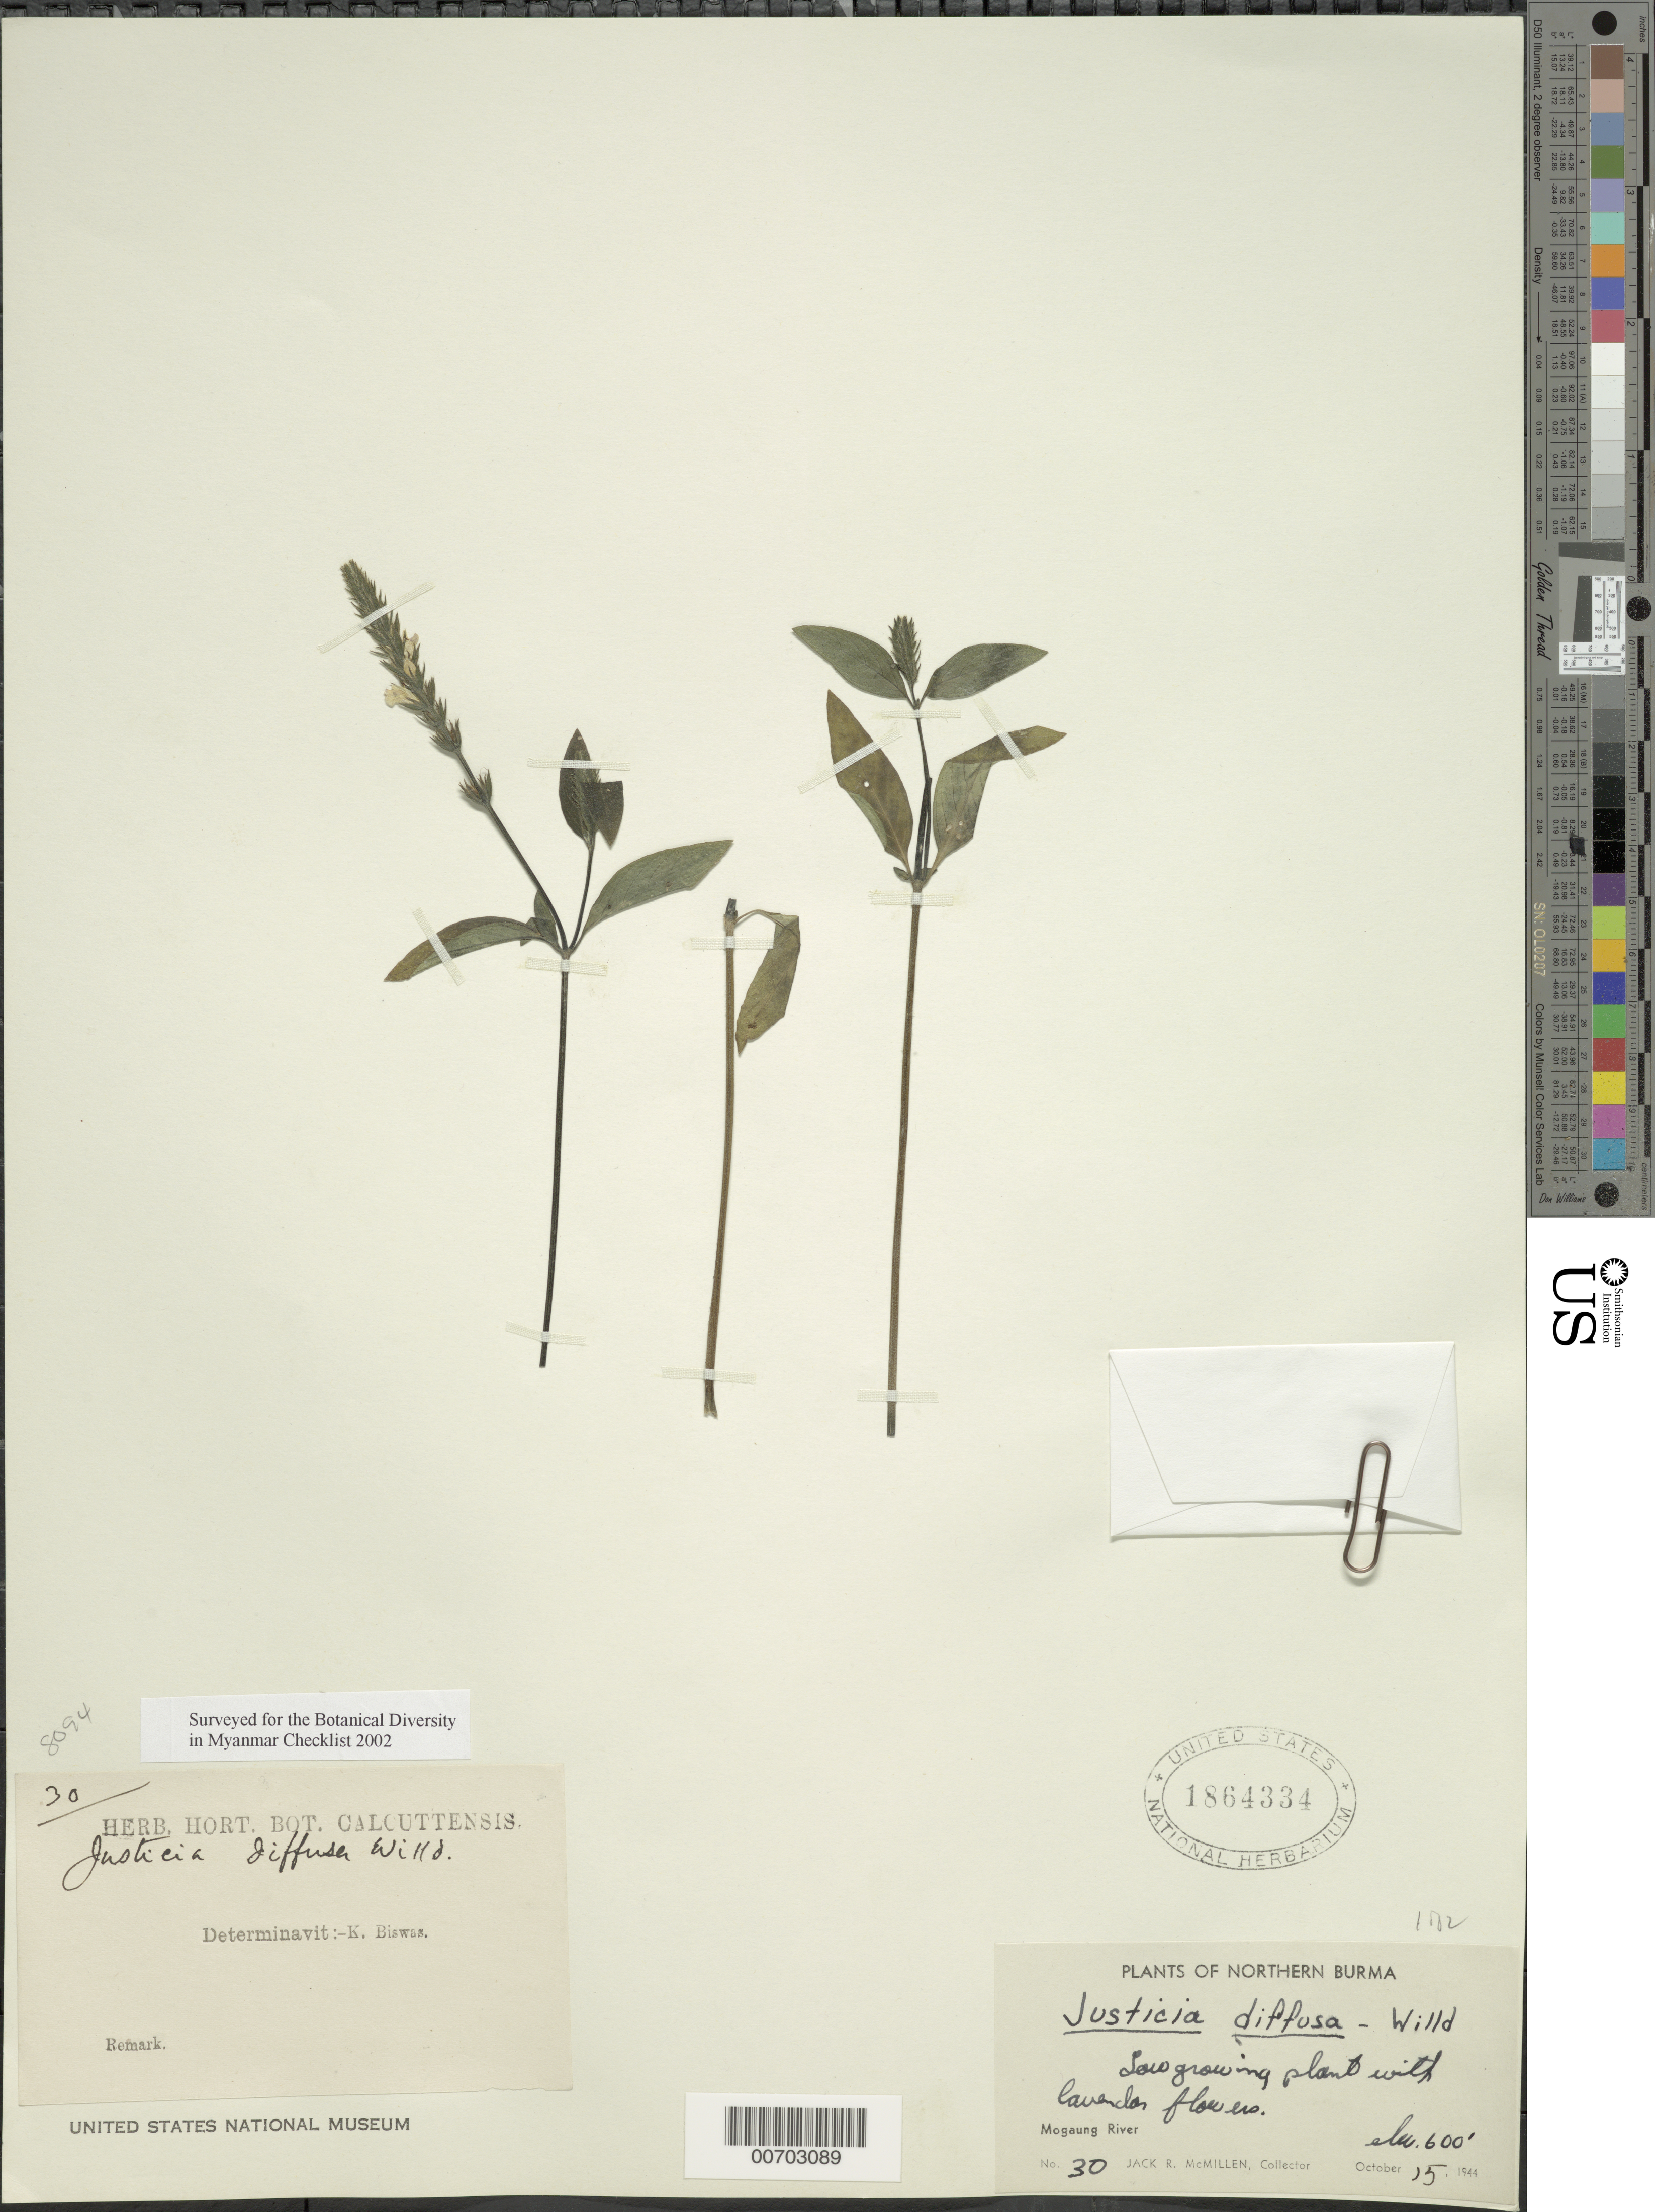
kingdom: Plantae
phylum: Tracheophyta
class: Magnoliopsida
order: Lamiales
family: Acanthaceae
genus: Justicia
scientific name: Justicia diffusa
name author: Willd.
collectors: J. McMillen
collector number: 30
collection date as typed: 15 Oct 1944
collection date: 1944-10-15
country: Myanmar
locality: Northern Burma, Mogaung R.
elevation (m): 183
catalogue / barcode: US 1864334